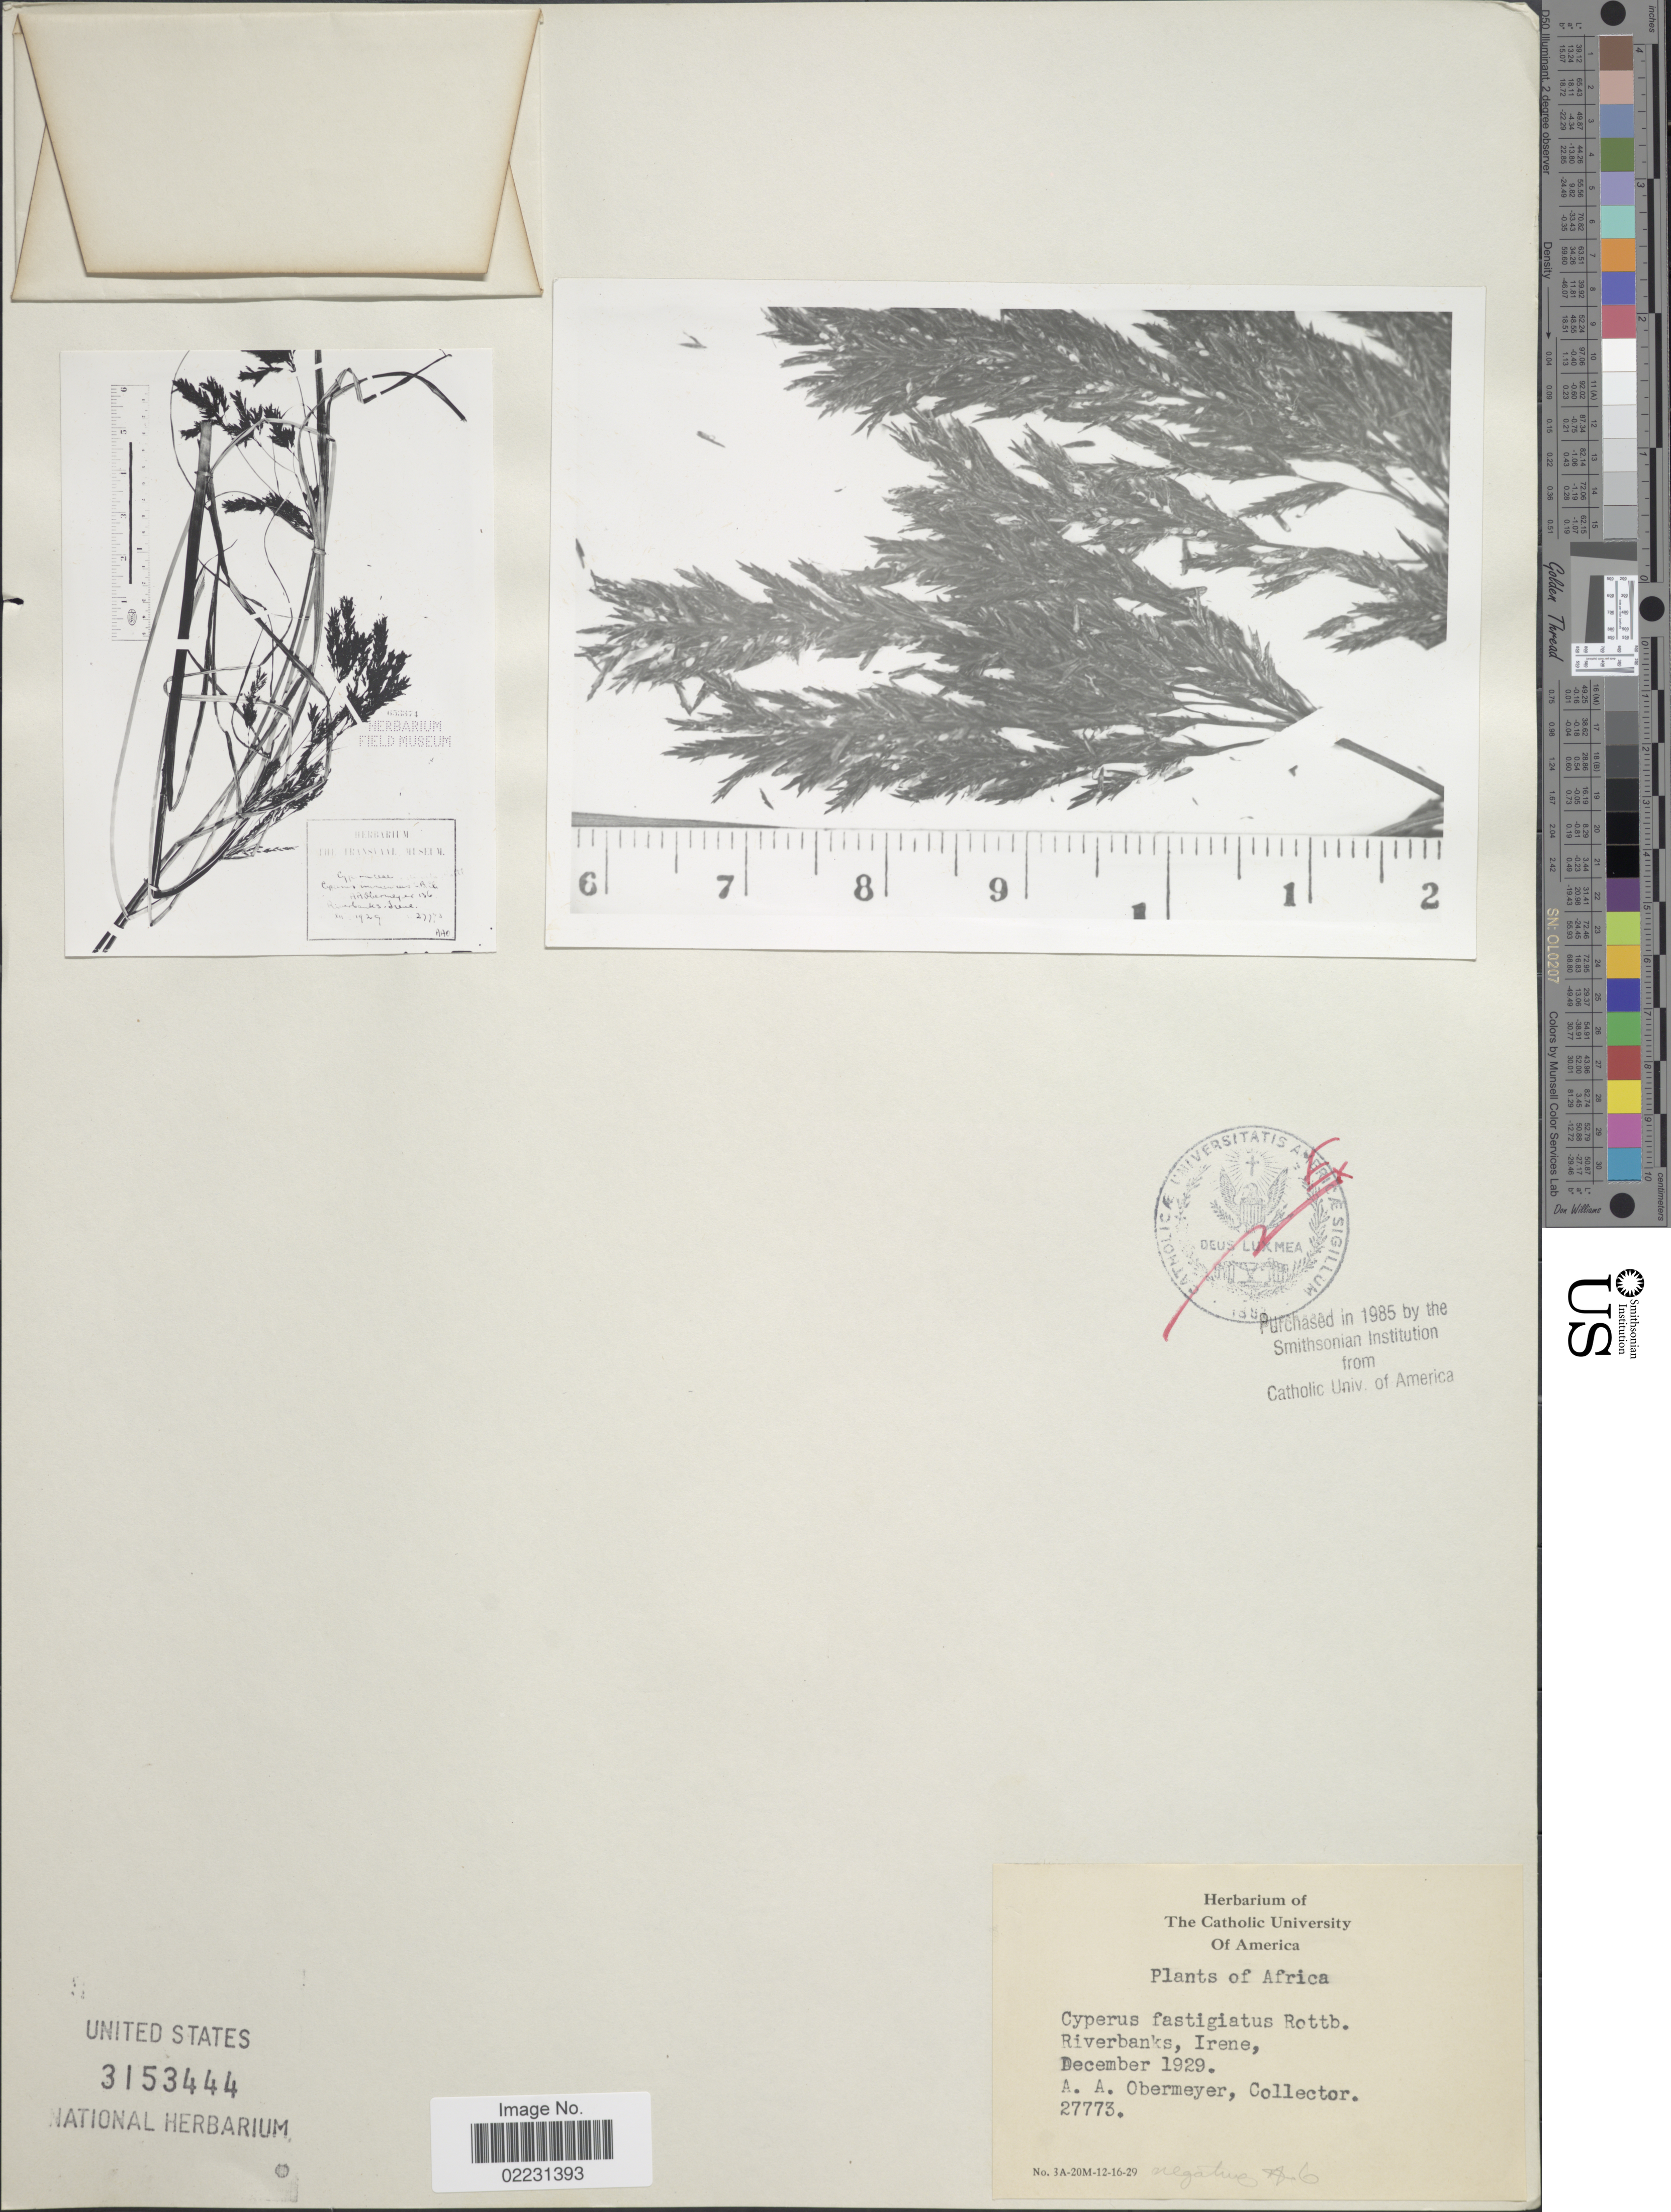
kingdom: Plantae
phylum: Tracheophyta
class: Liliopsida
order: Poales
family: Cyperaceae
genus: Cyperus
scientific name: Cyperus fastigiatus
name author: Rottb.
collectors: A. A. Obermeyer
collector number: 27773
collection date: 1929-12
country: South Africa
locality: Riverbanks, Irene.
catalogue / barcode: US 3153444